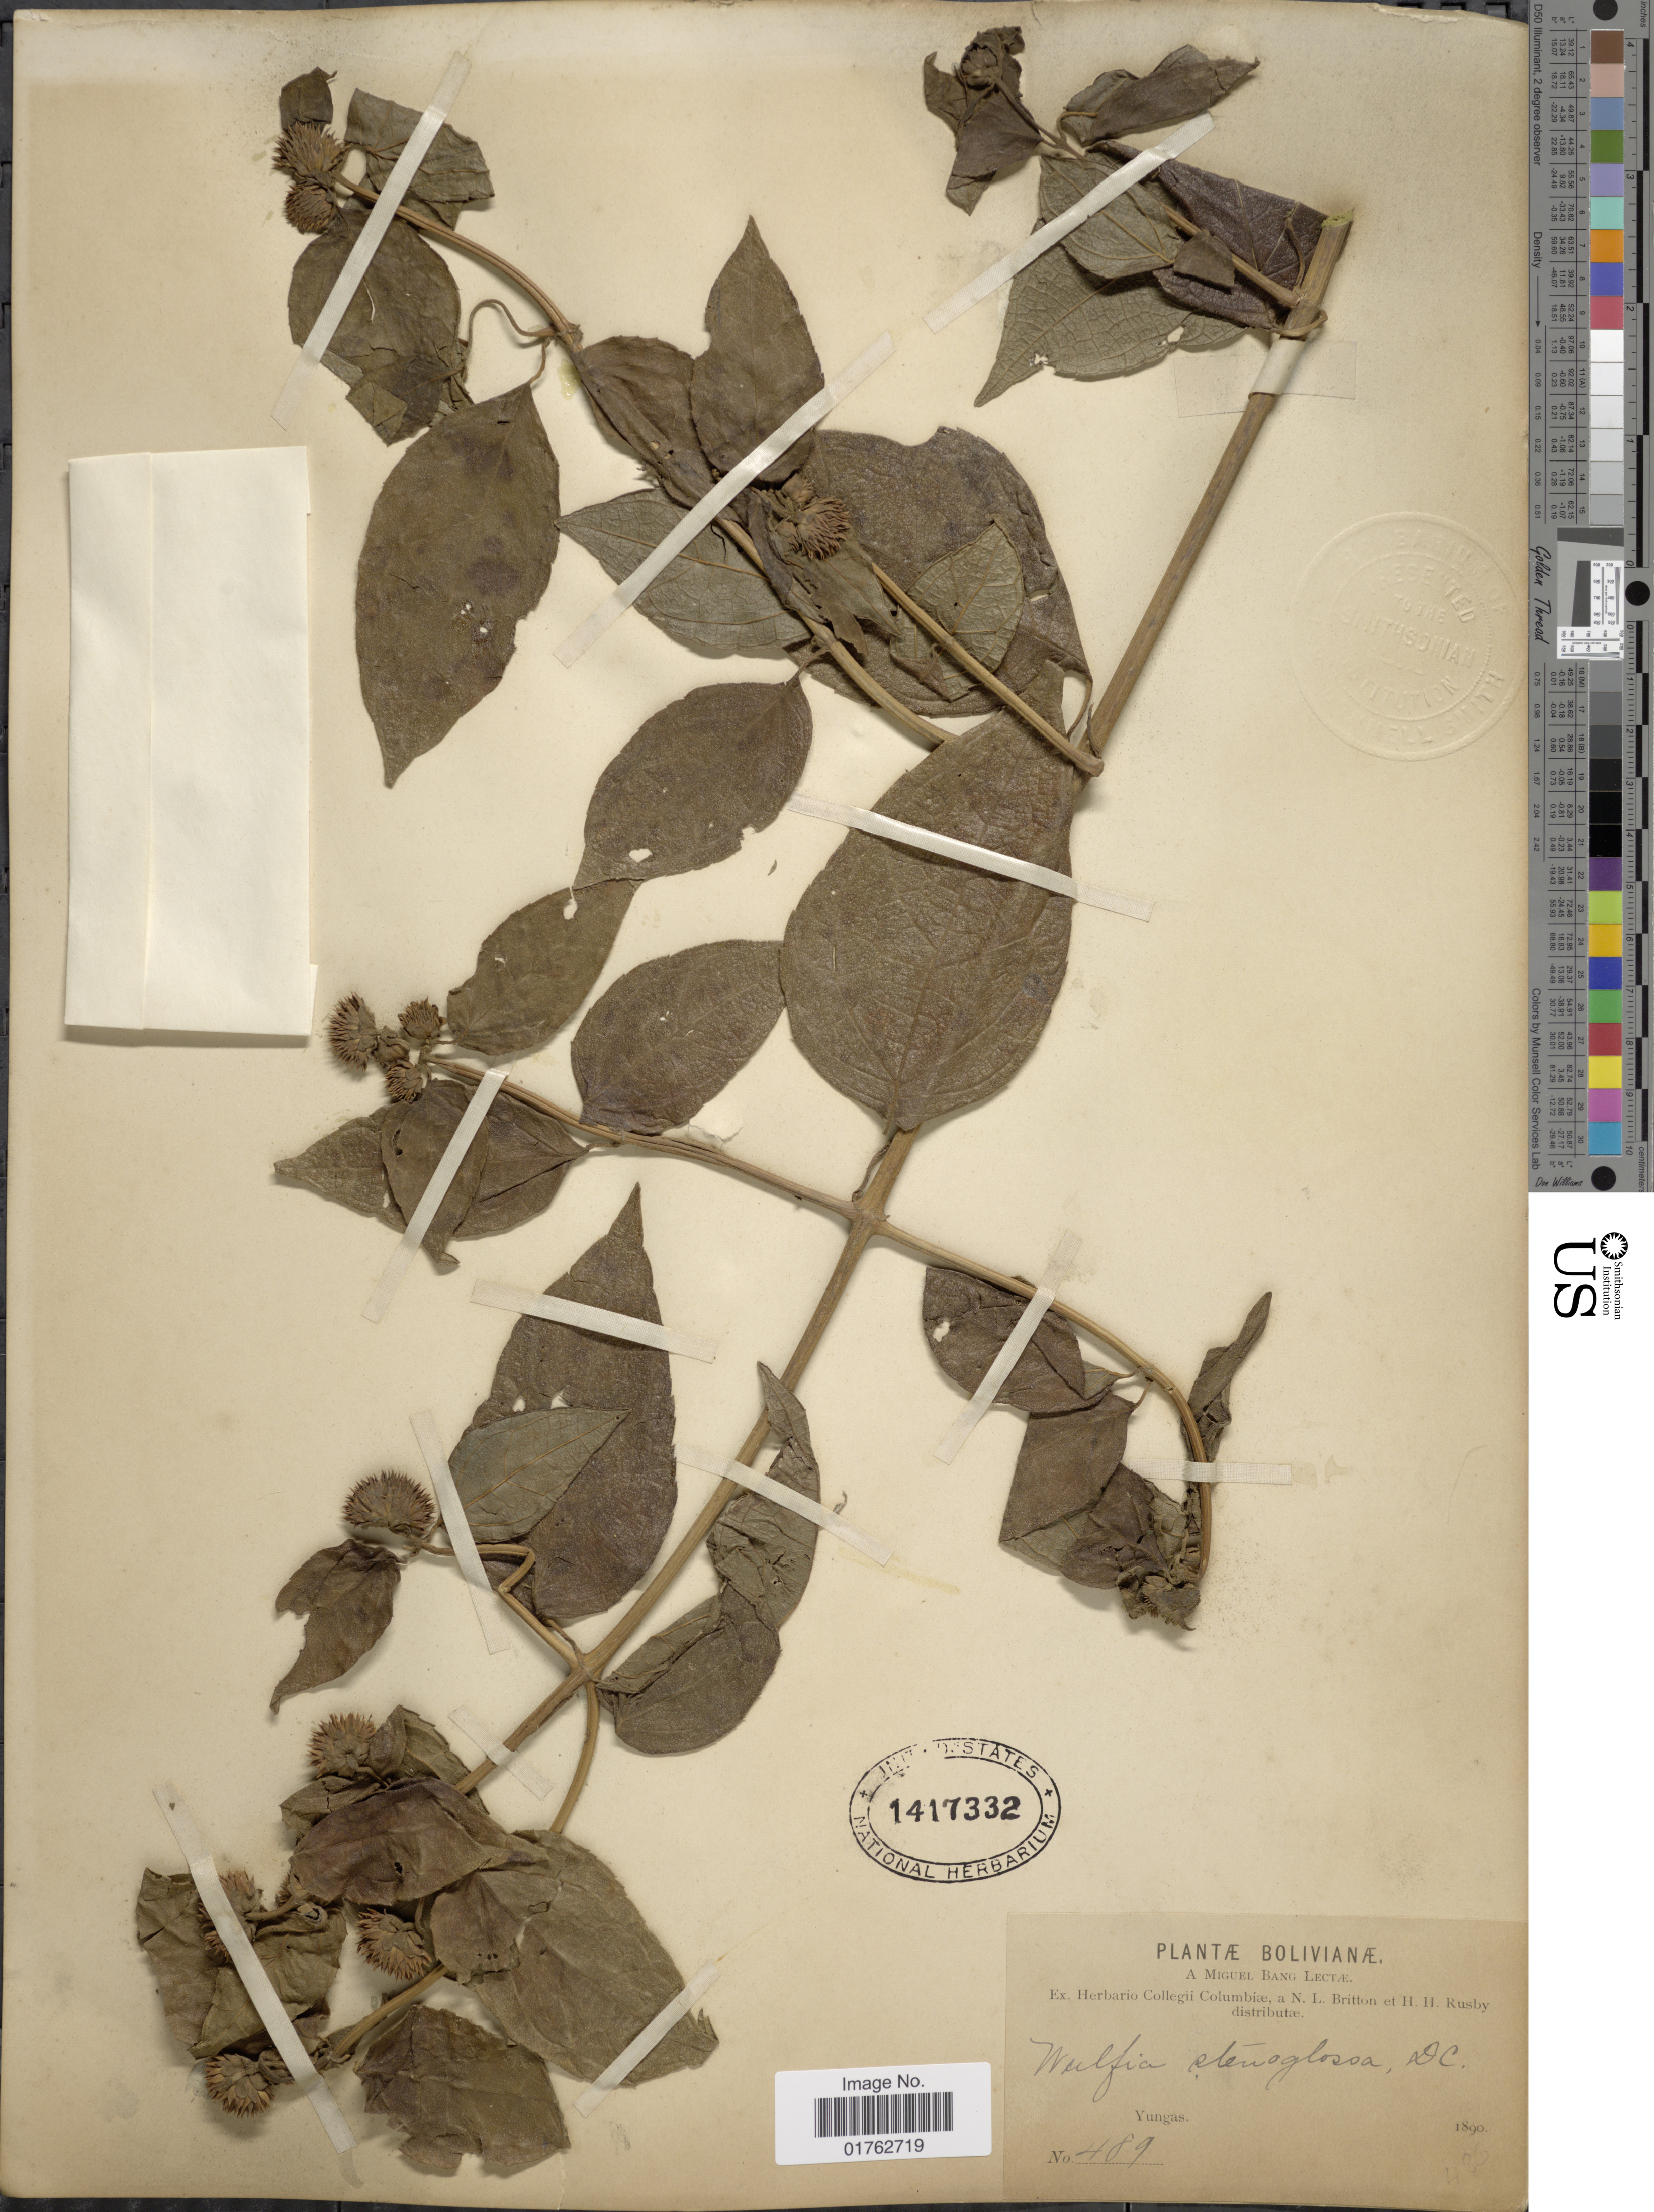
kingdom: Plantae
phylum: Tracheophyta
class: Magnoliopsida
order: Asterales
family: Asteraceae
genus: Wulffia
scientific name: Wulffia baccata var. baccata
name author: (L.) Kuntze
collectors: M. Bang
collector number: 489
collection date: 1890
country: Bolivia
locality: Yungas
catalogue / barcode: US 1417332